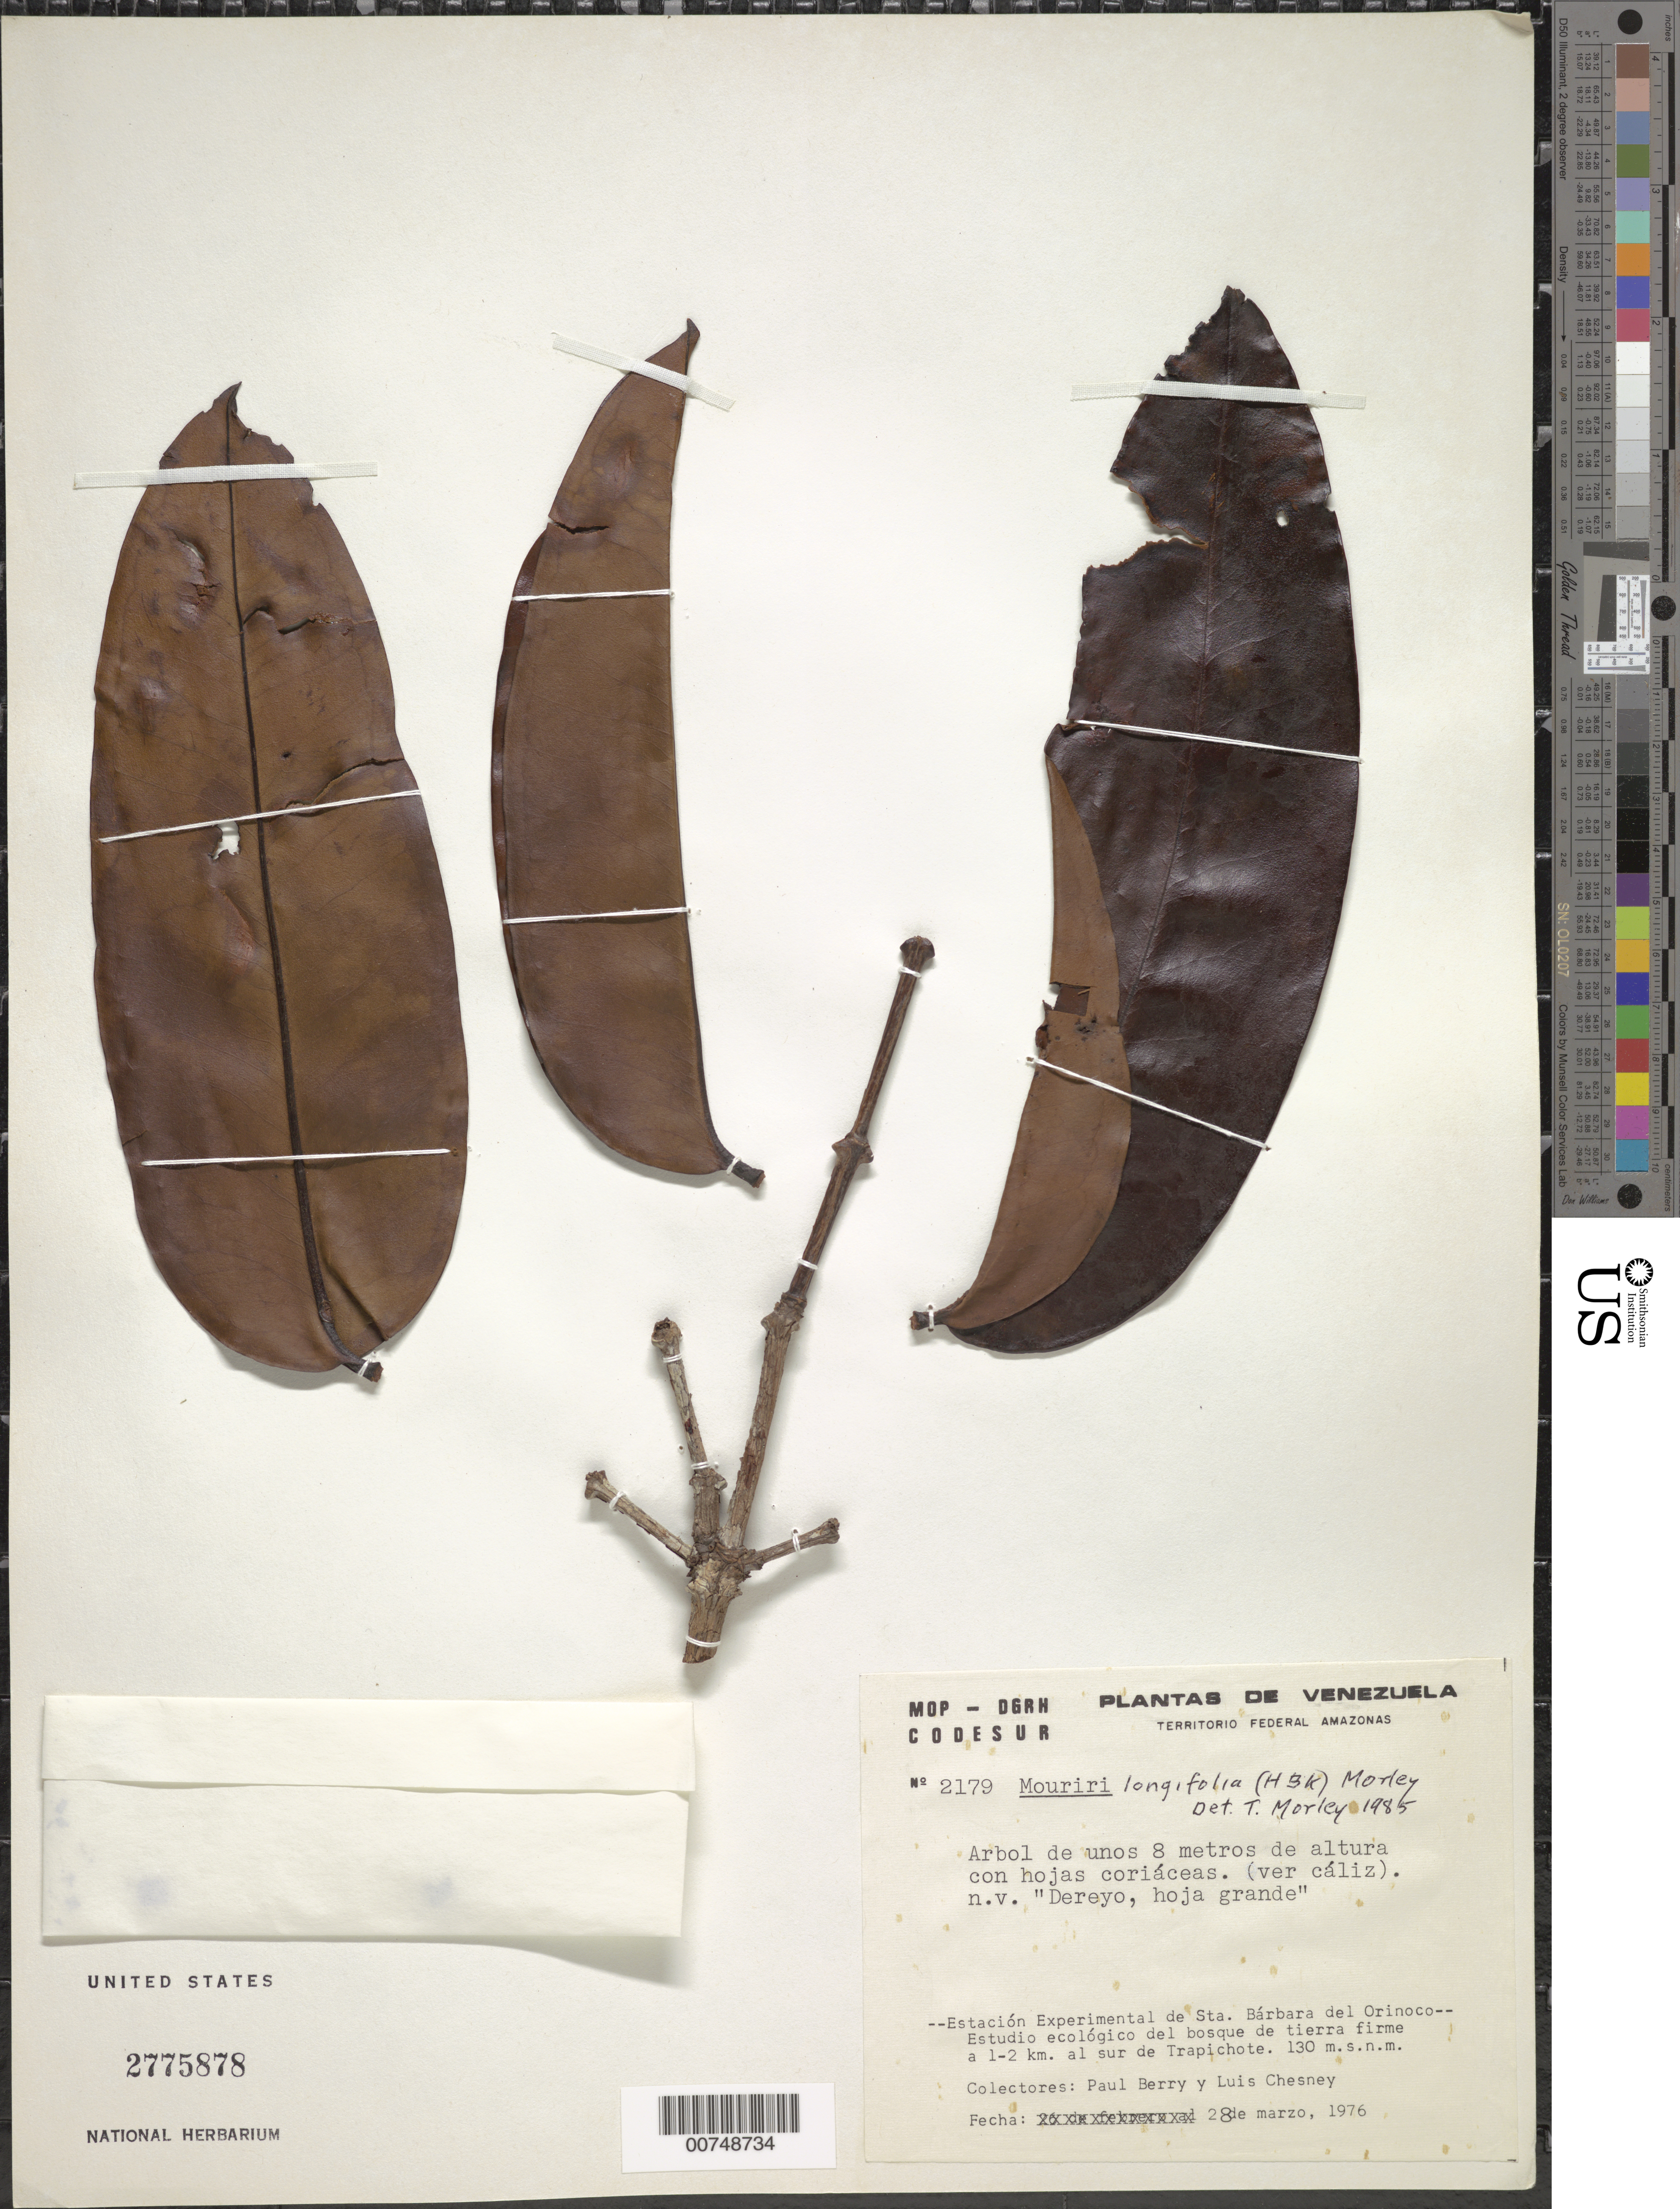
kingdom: Plantae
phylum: Tracheophyta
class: Magnoliopsida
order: Myrtales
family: Melastomataceae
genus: Mouriri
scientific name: Mouriri longifolia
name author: (Kunth) Morley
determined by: Morley, T.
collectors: P. E. Berry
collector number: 2179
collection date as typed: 28-Mar-76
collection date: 1976-03-28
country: Venezuela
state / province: Amazonas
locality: Estacion Experimental de Sta. Barbara del Orinoco, a 1-2 km al sur de Trapichote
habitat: Bosque de tierra firme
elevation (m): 130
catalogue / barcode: US 2775878